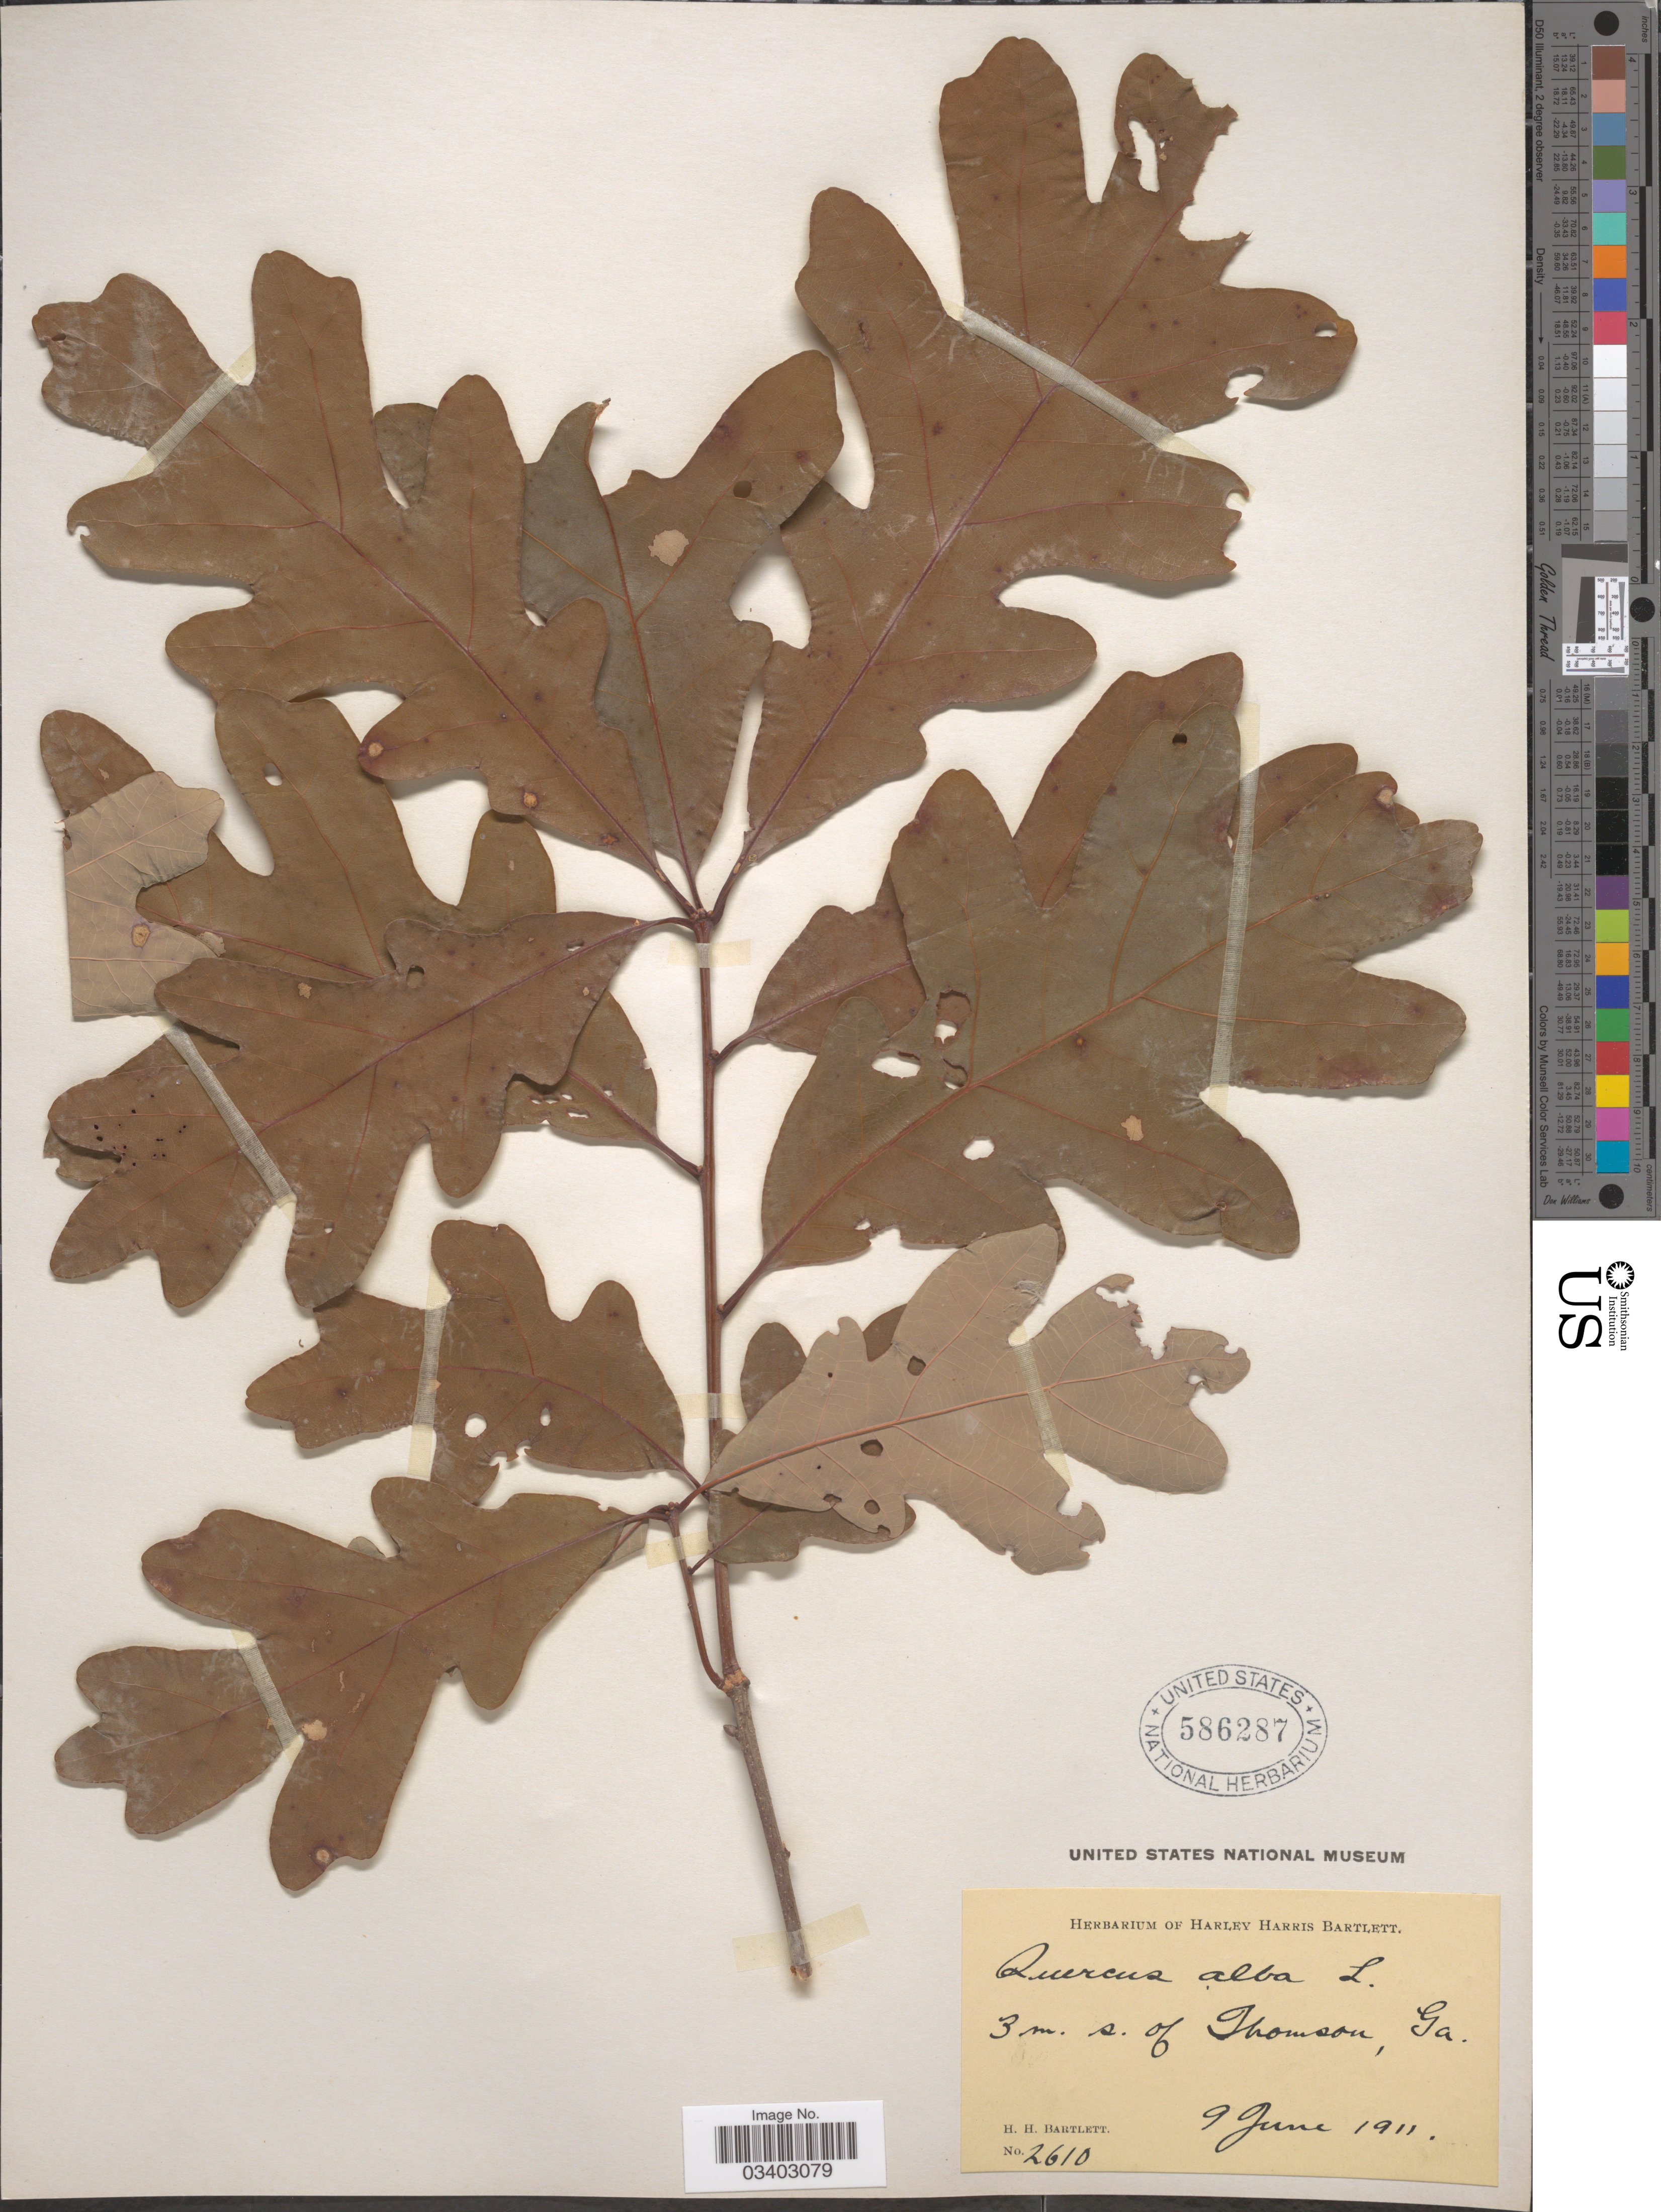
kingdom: Plantae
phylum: Tracheophyta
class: Magnoliopsida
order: Fagales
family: Fagaceae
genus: Quercus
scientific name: Quercus alba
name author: L.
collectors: H. H. Bartlett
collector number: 2610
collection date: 1911-06-09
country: United States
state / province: Georgia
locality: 3 m. s. of Thomson.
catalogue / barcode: US 586287